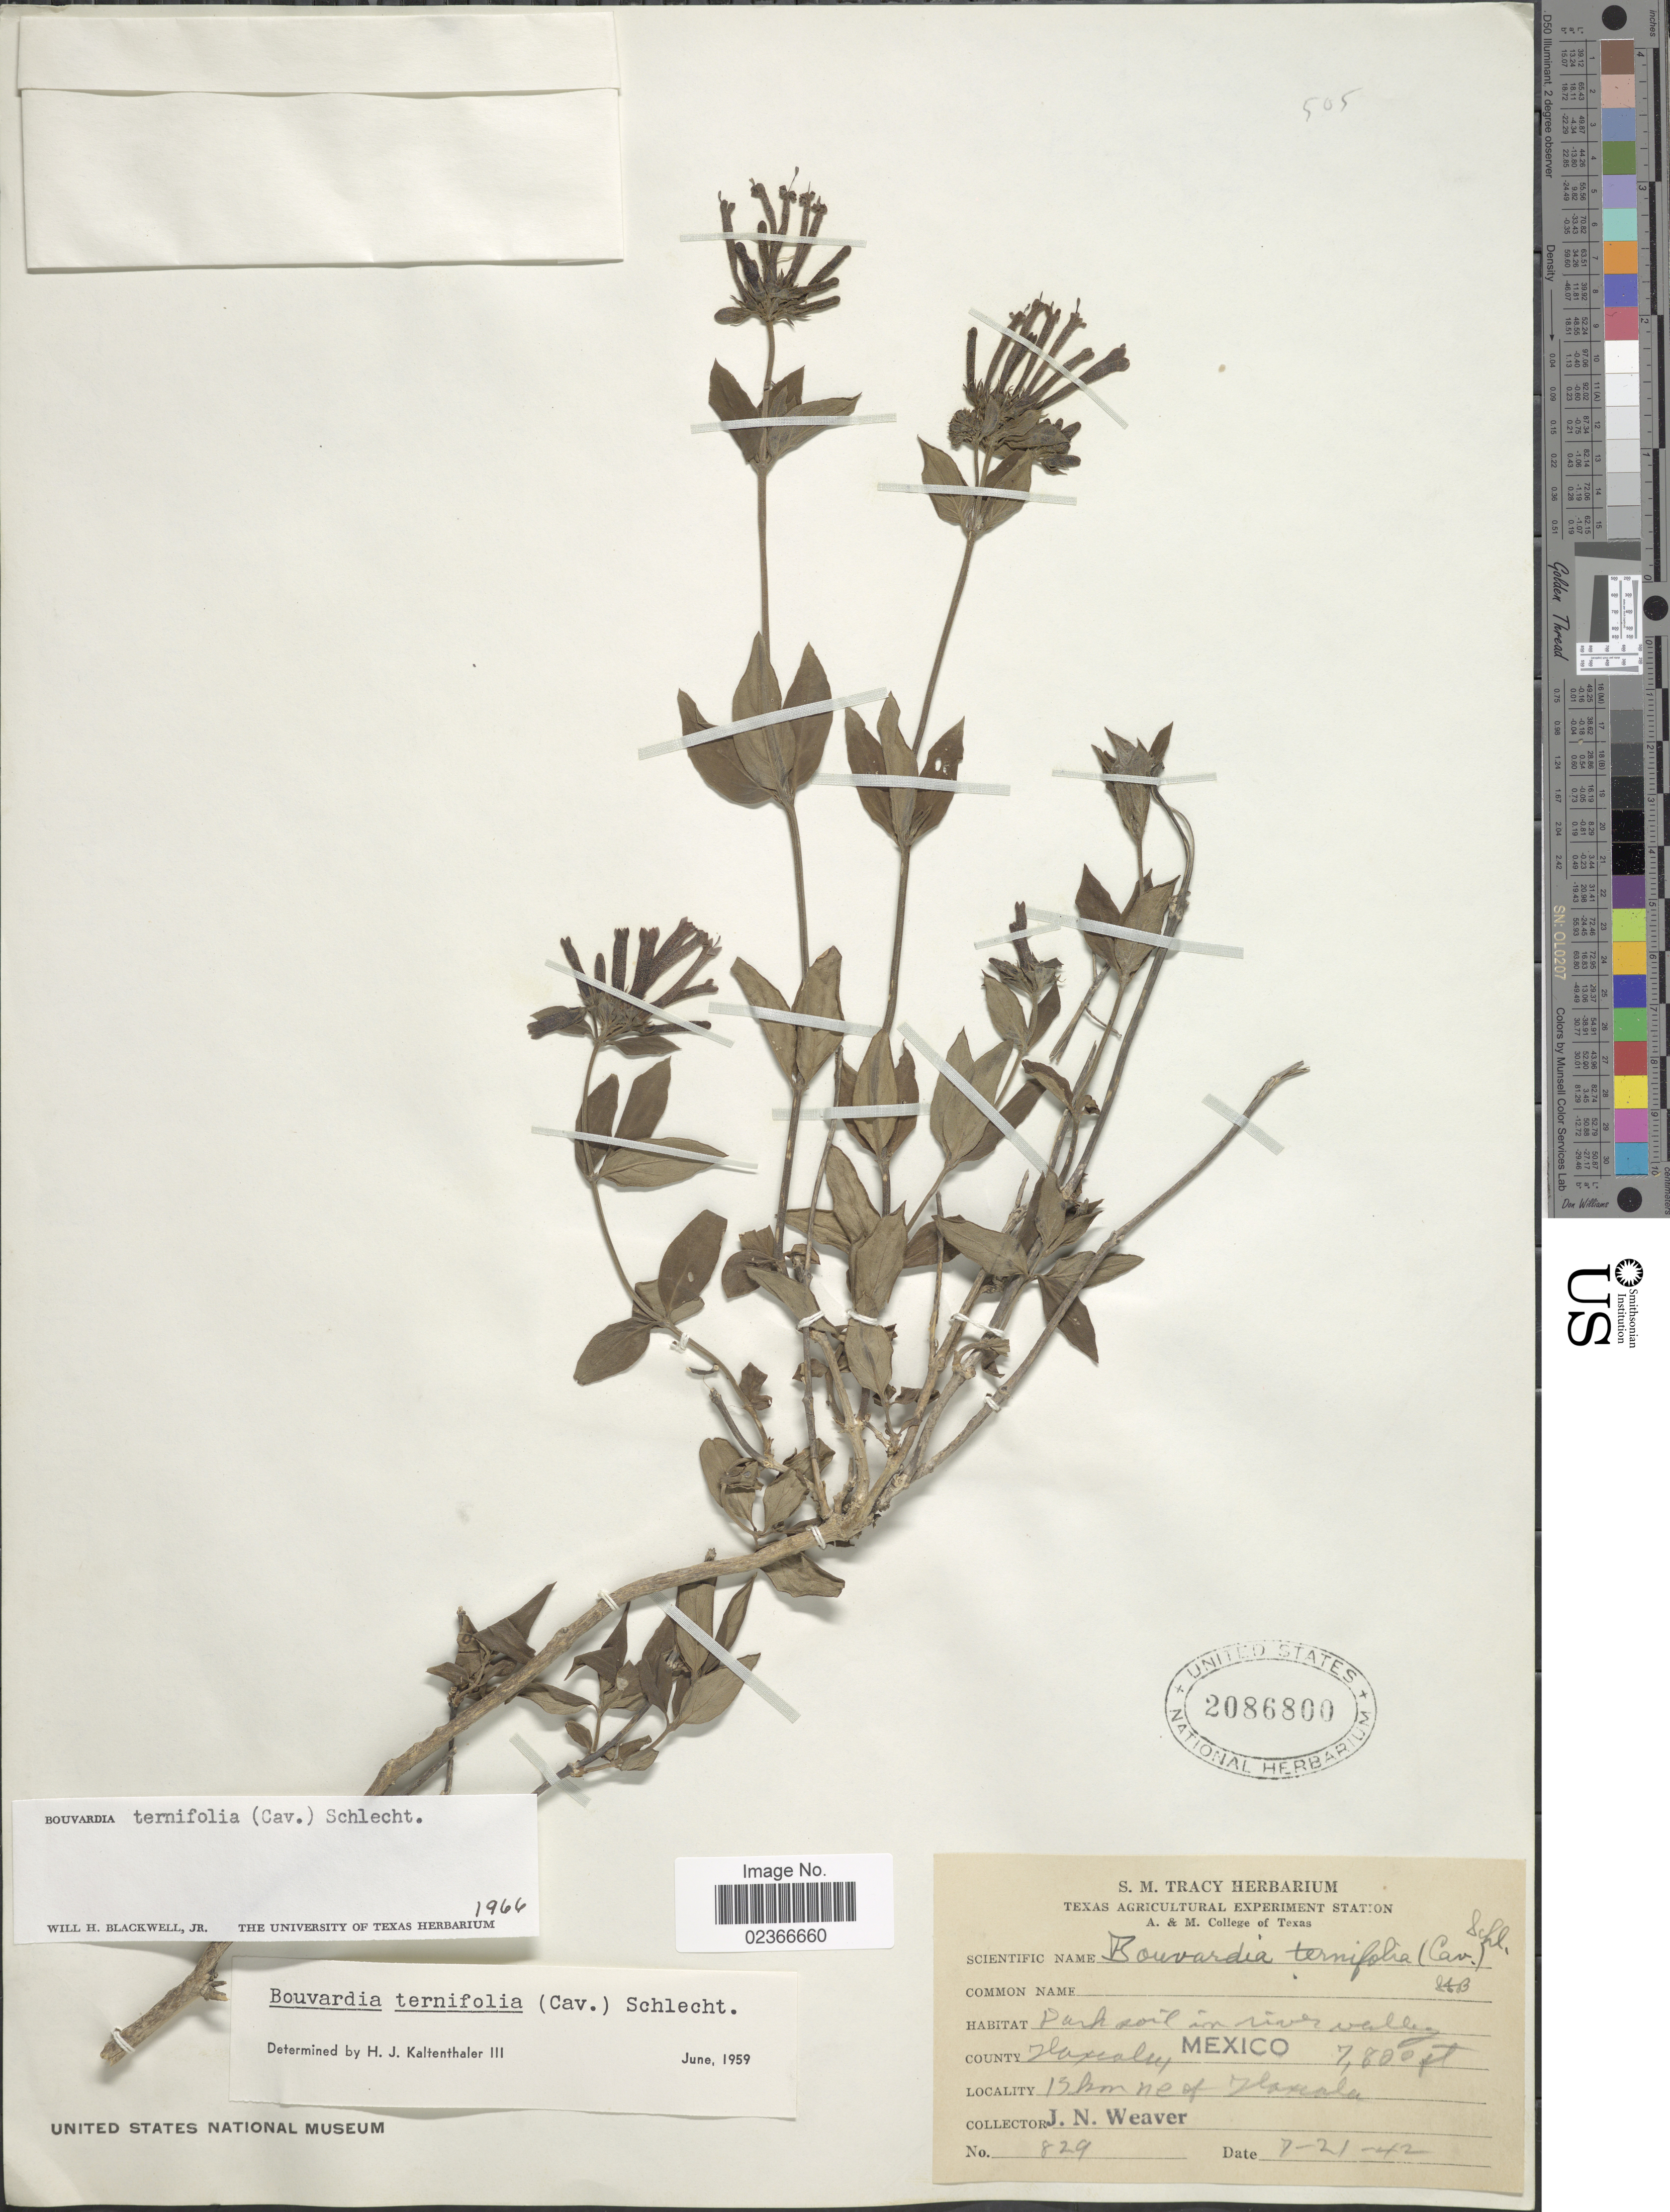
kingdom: Plantae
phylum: Tracheophyta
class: Magnoliopsida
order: Gentianales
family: Rubiaceae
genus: Bouvardia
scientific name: Bouvardia ternifolia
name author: (Cav.) Schltdl.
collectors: J. N. Weaver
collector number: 829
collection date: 1942-07-21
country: Mexico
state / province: Tlaxcala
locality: Tlaxcala. 13 km ne of Tlaxcala.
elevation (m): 2377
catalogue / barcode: US 2086800